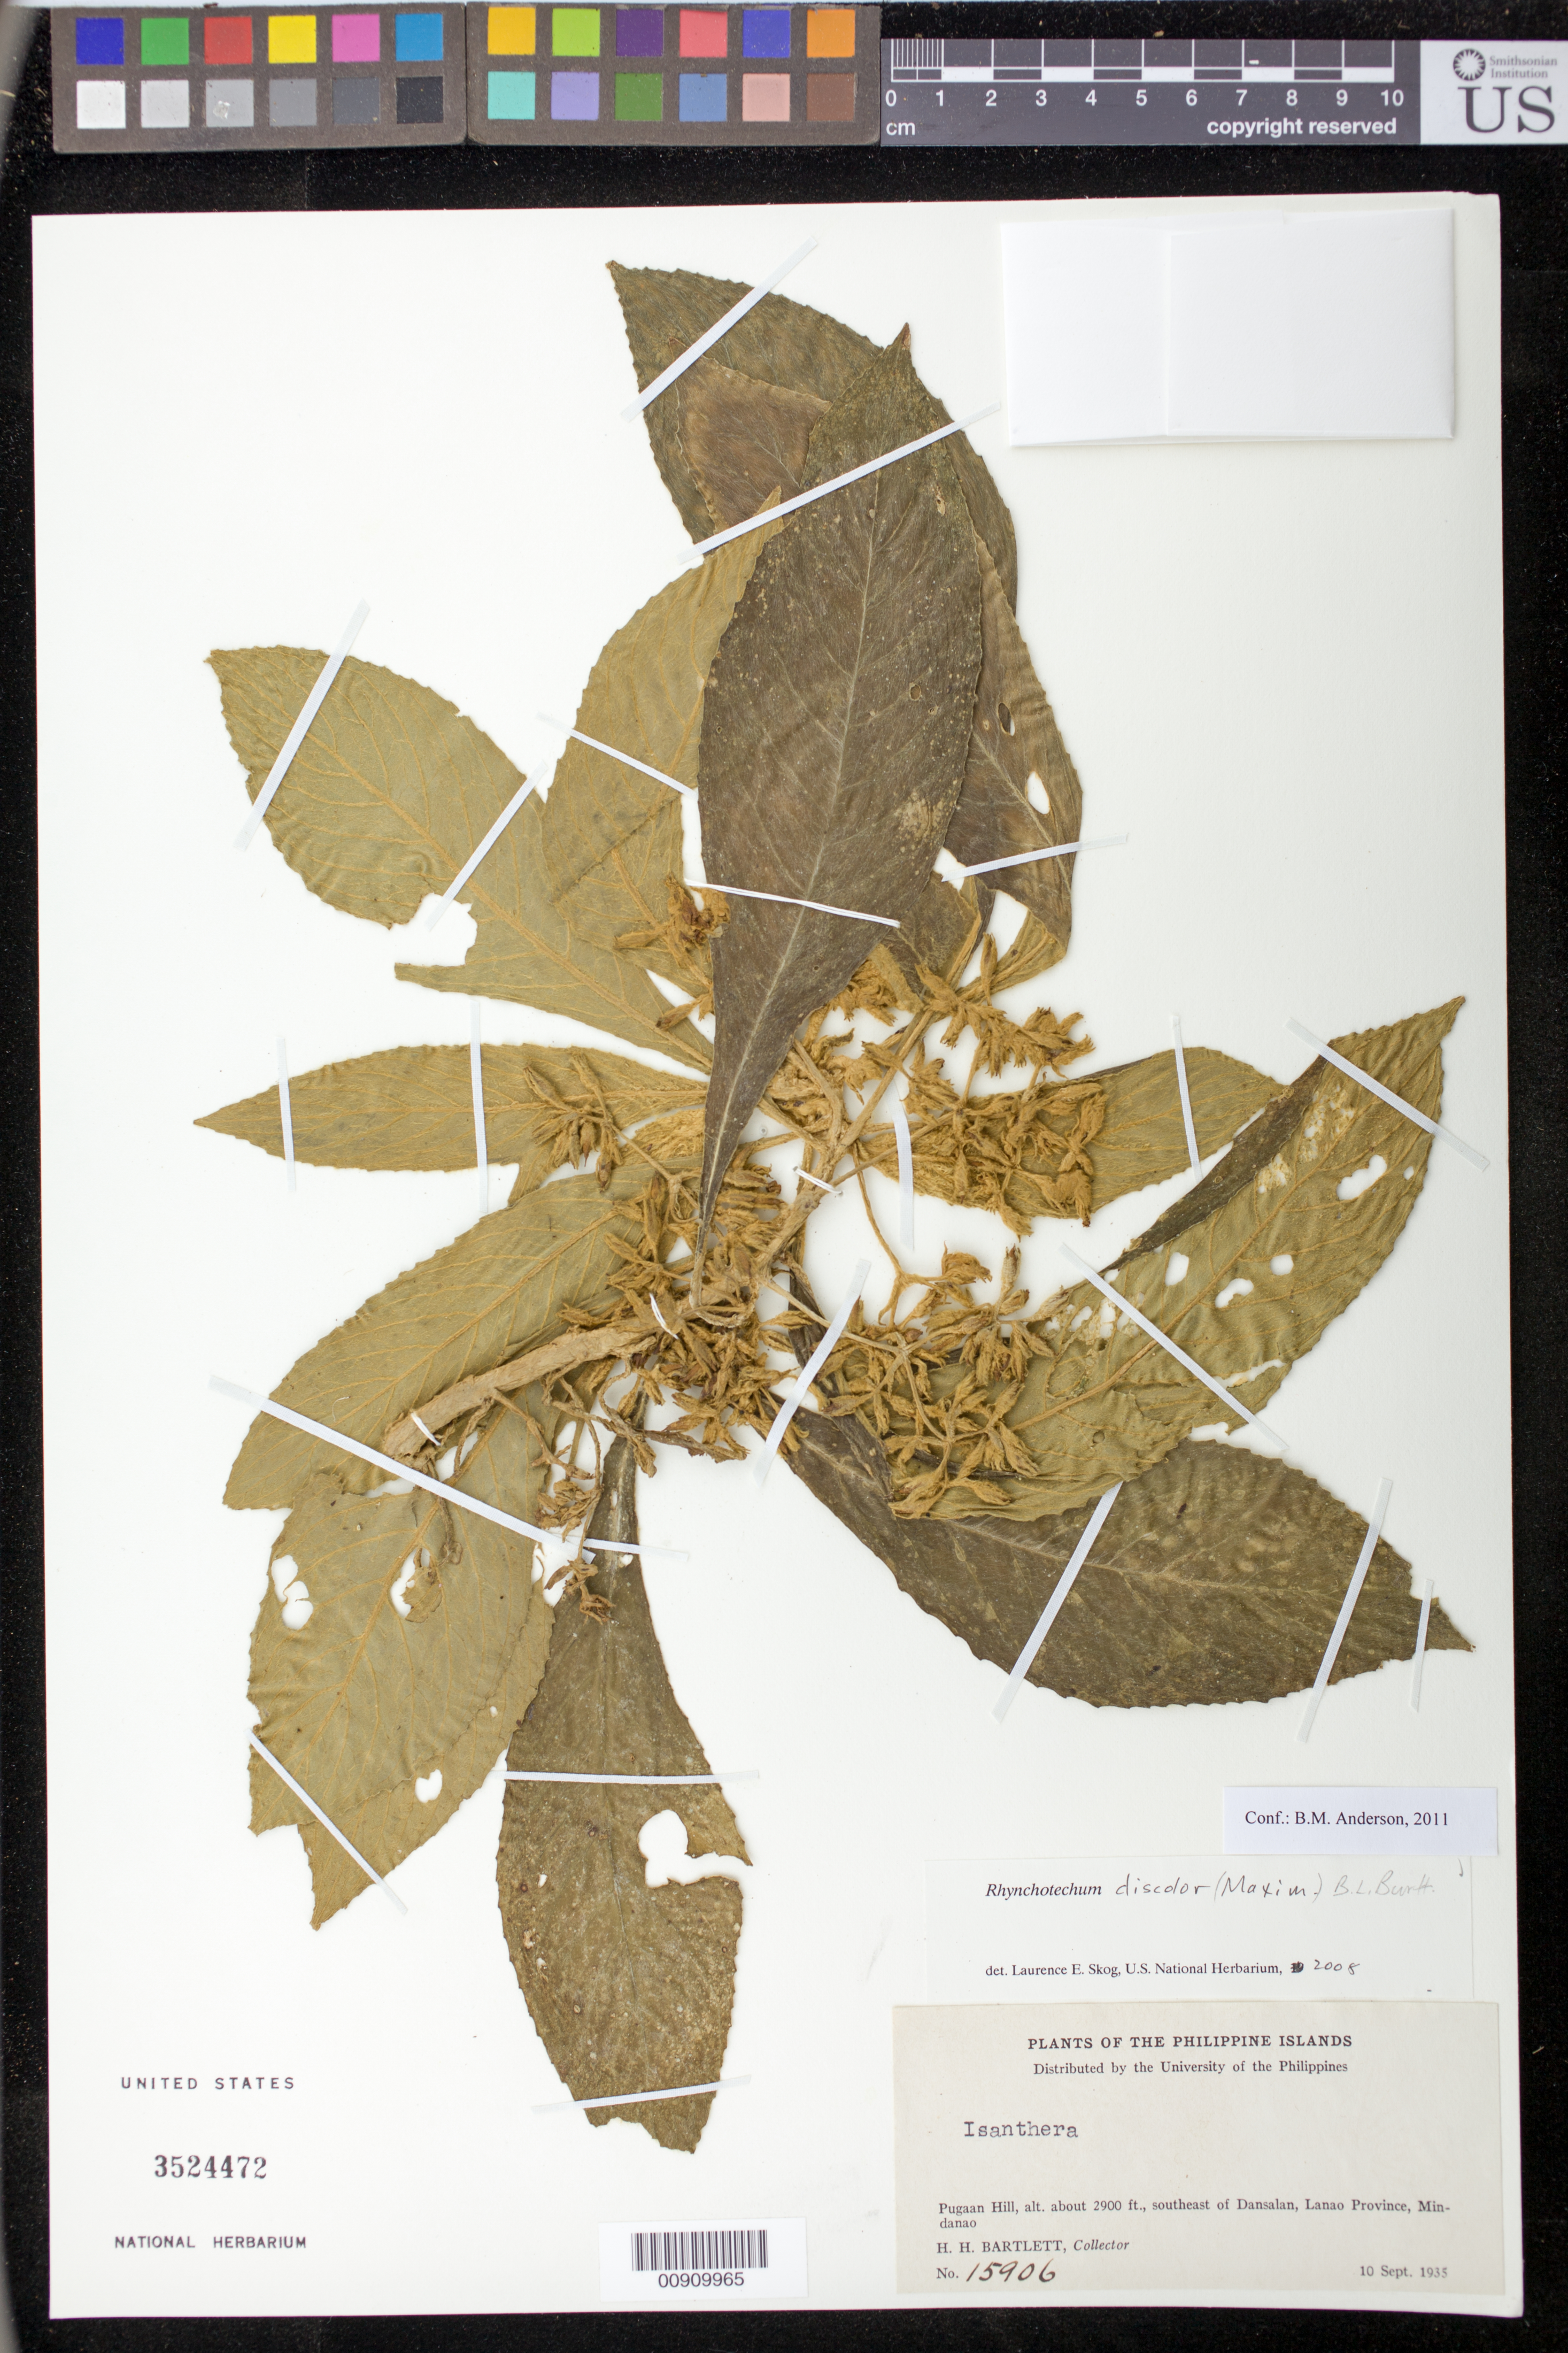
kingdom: Plantae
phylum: Tracheophyta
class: Magnoliopsida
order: Lamiales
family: Gesneriaceae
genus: Rhynchotechum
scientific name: Rhynchotechum discolor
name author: (Maxim.) B.L. Burtt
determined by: Skog, Laurence E.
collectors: H. H. Bartlett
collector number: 15906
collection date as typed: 10 Sep 1935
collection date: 1935-09-10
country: Philippines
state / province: Muslim Mindanao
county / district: Lanao del Sur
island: Mindanao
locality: Pugaan Hill, southeast of Dansalan, Lanao Province, Mindanao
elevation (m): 884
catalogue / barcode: US 3524472